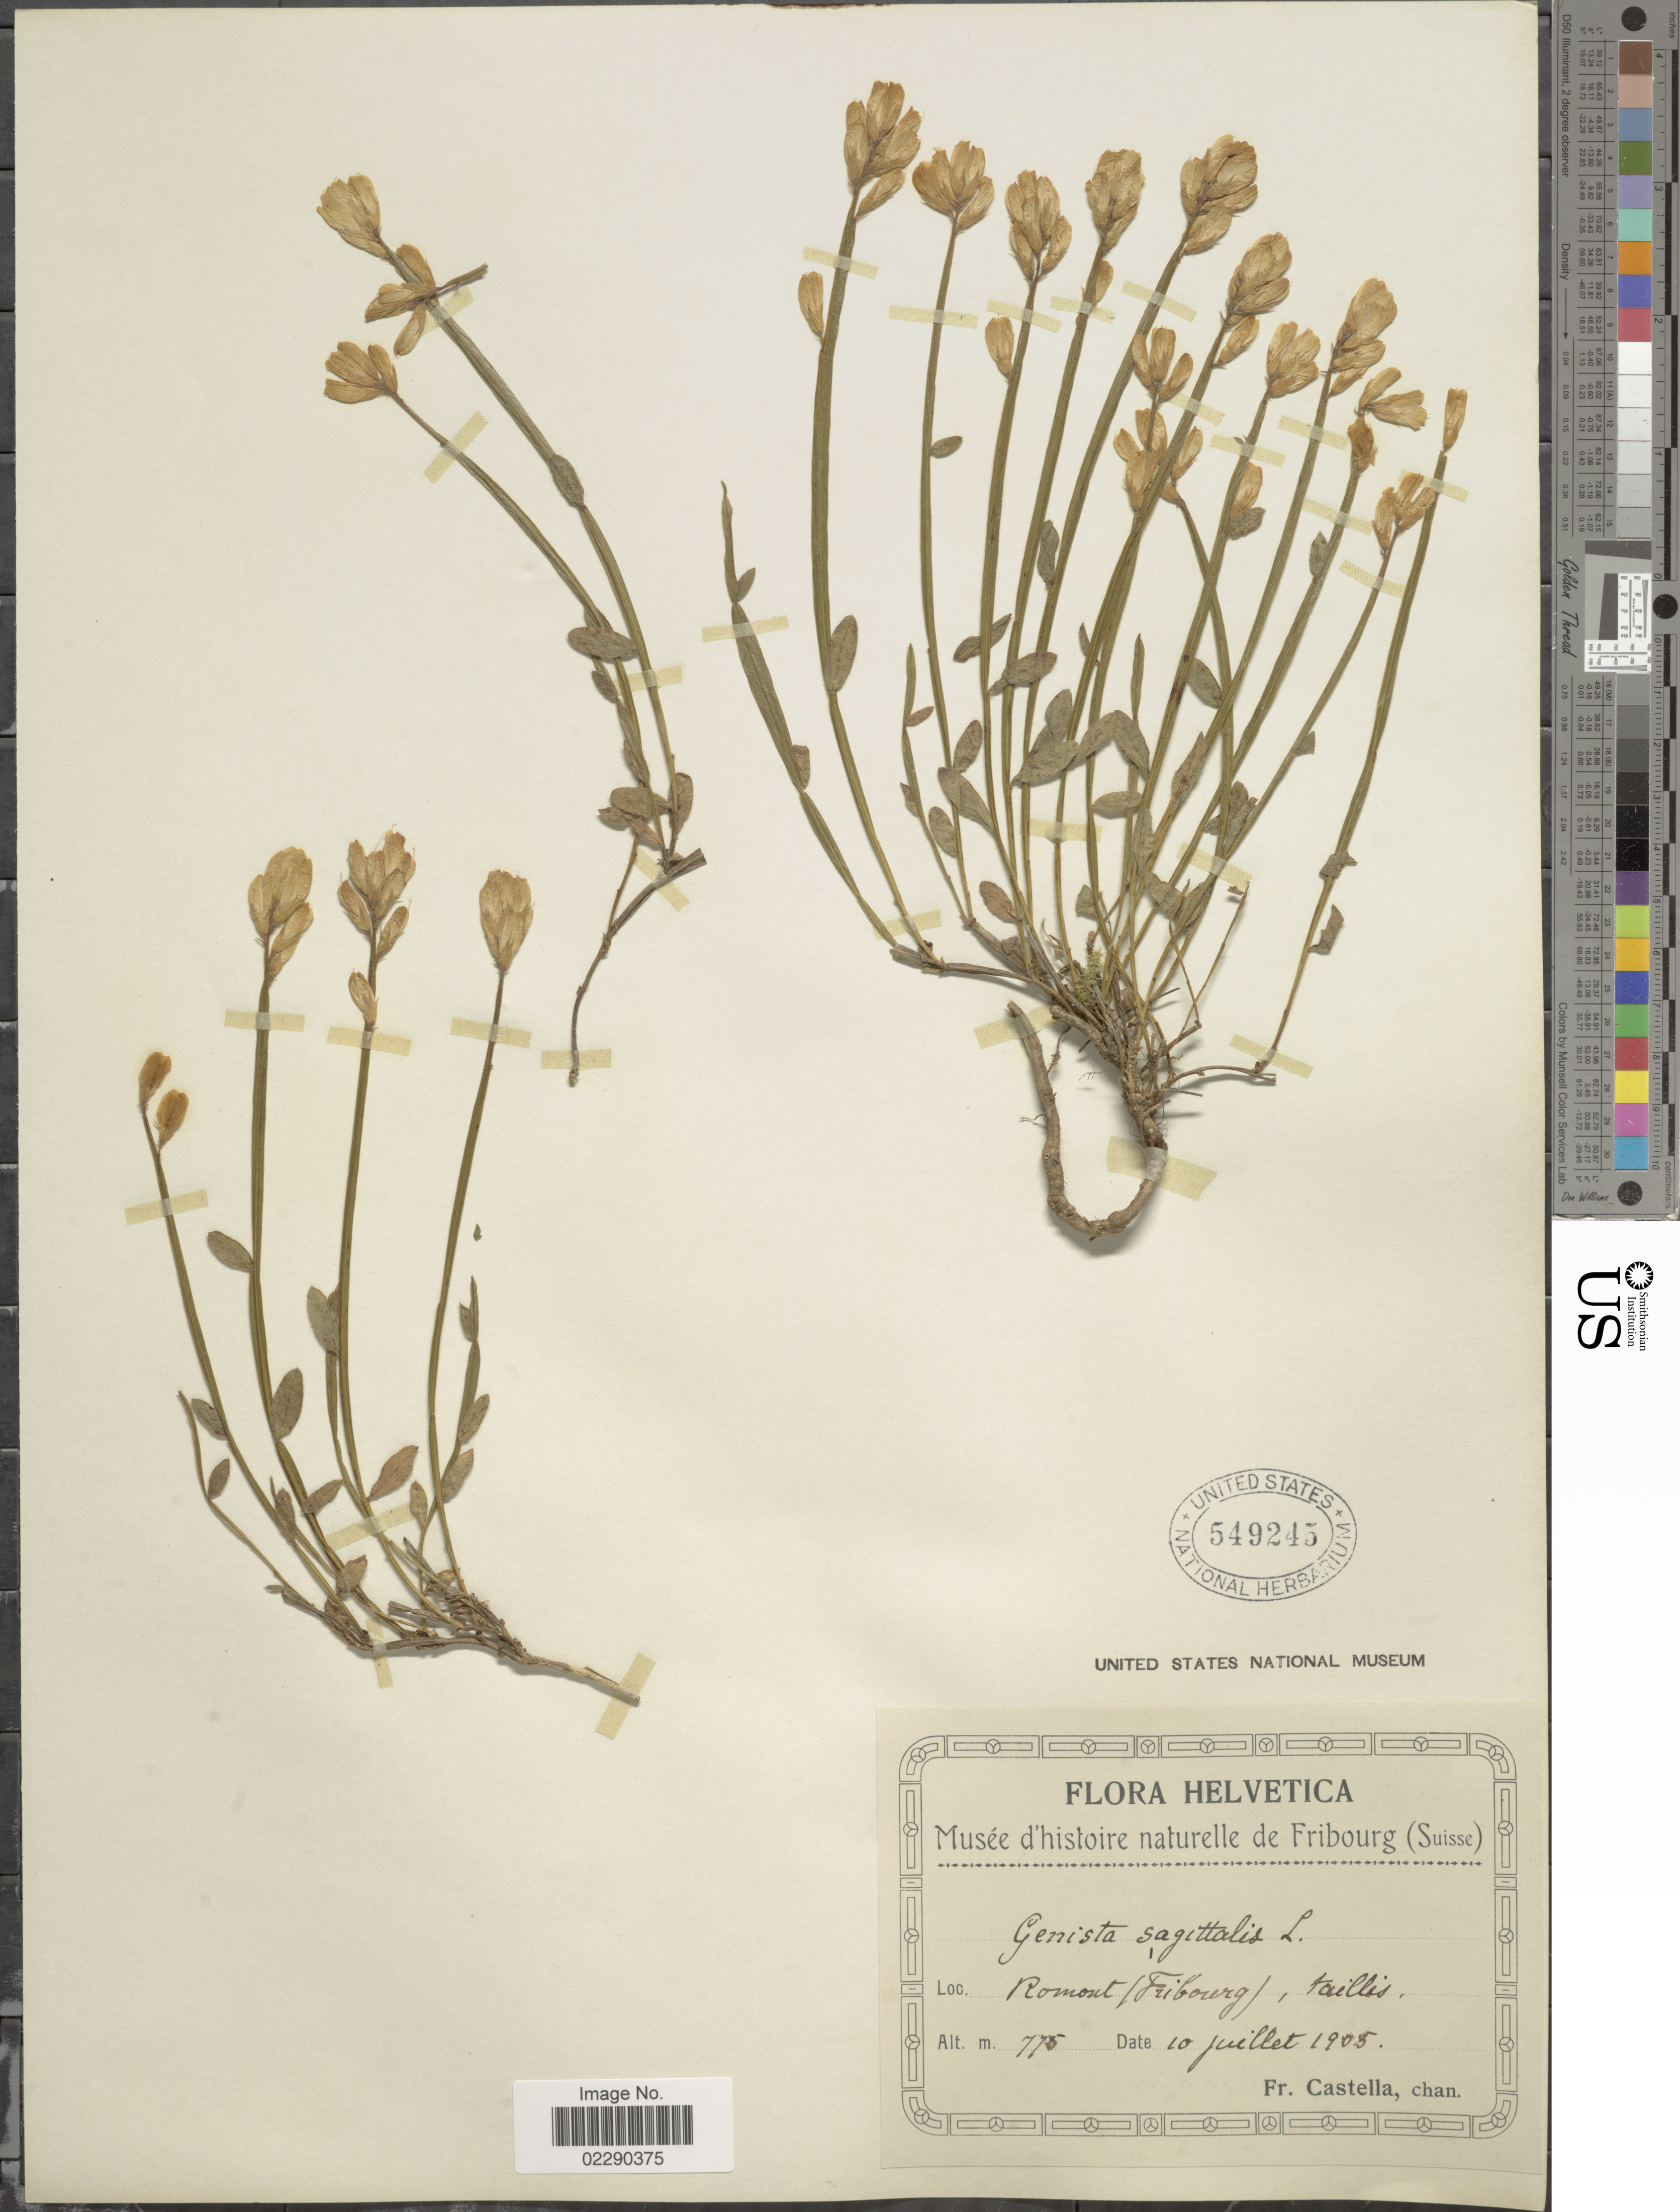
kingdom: Plantae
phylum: Tracheophyta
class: Magnoliopsida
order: Fabales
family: Fabaceae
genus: Genista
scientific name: Genista sagittalis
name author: L.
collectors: Fr. Castella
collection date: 1905-07-10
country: Switzerland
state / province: Fribourg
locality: Helvetica, Romout (Fribourg), Vaillis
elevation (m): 775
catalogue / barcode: US 549245